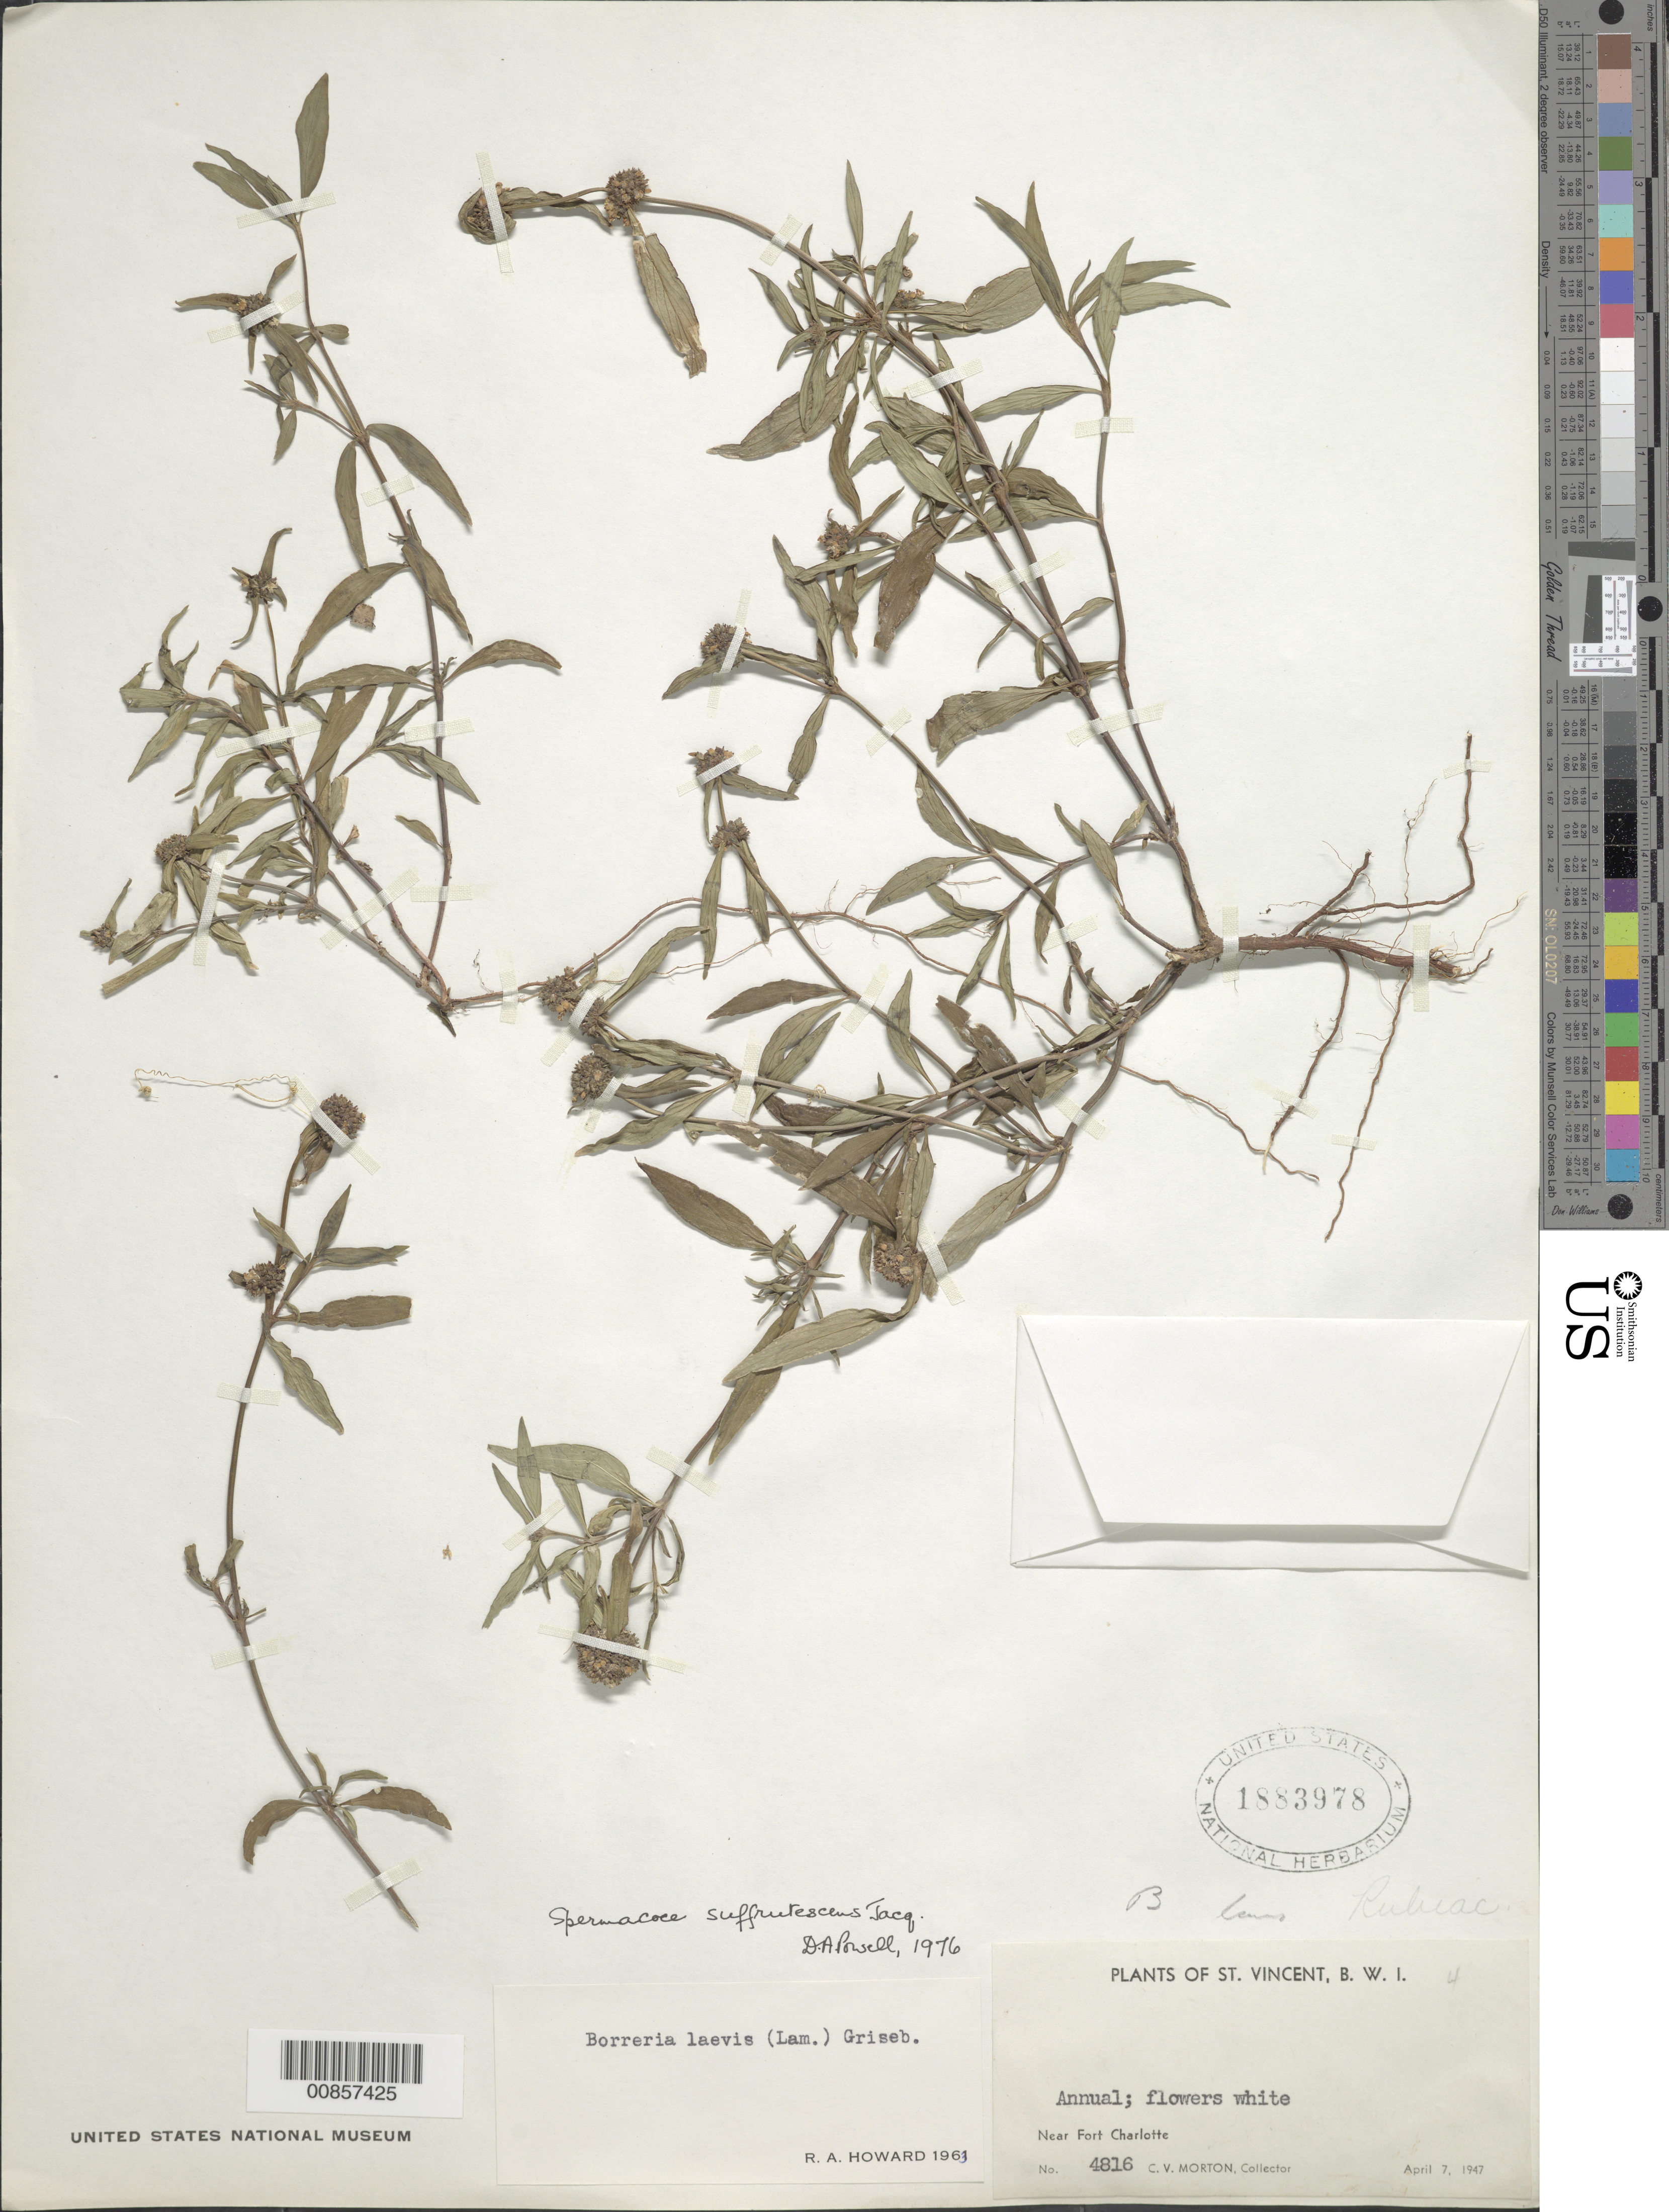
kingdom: Plantae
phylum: Tracheophyta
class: Magnoliopsida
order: Gentianales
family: Rubiaceae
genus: Spermacoce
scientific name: Spermacoce remota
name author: Lam.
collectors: C. V. Morton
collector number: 4816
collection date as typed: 07 Apr 1947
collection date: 1947-04-07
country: St. Vincent - Grenadines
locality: Near Fort Charlotte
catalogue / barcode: US 1883978